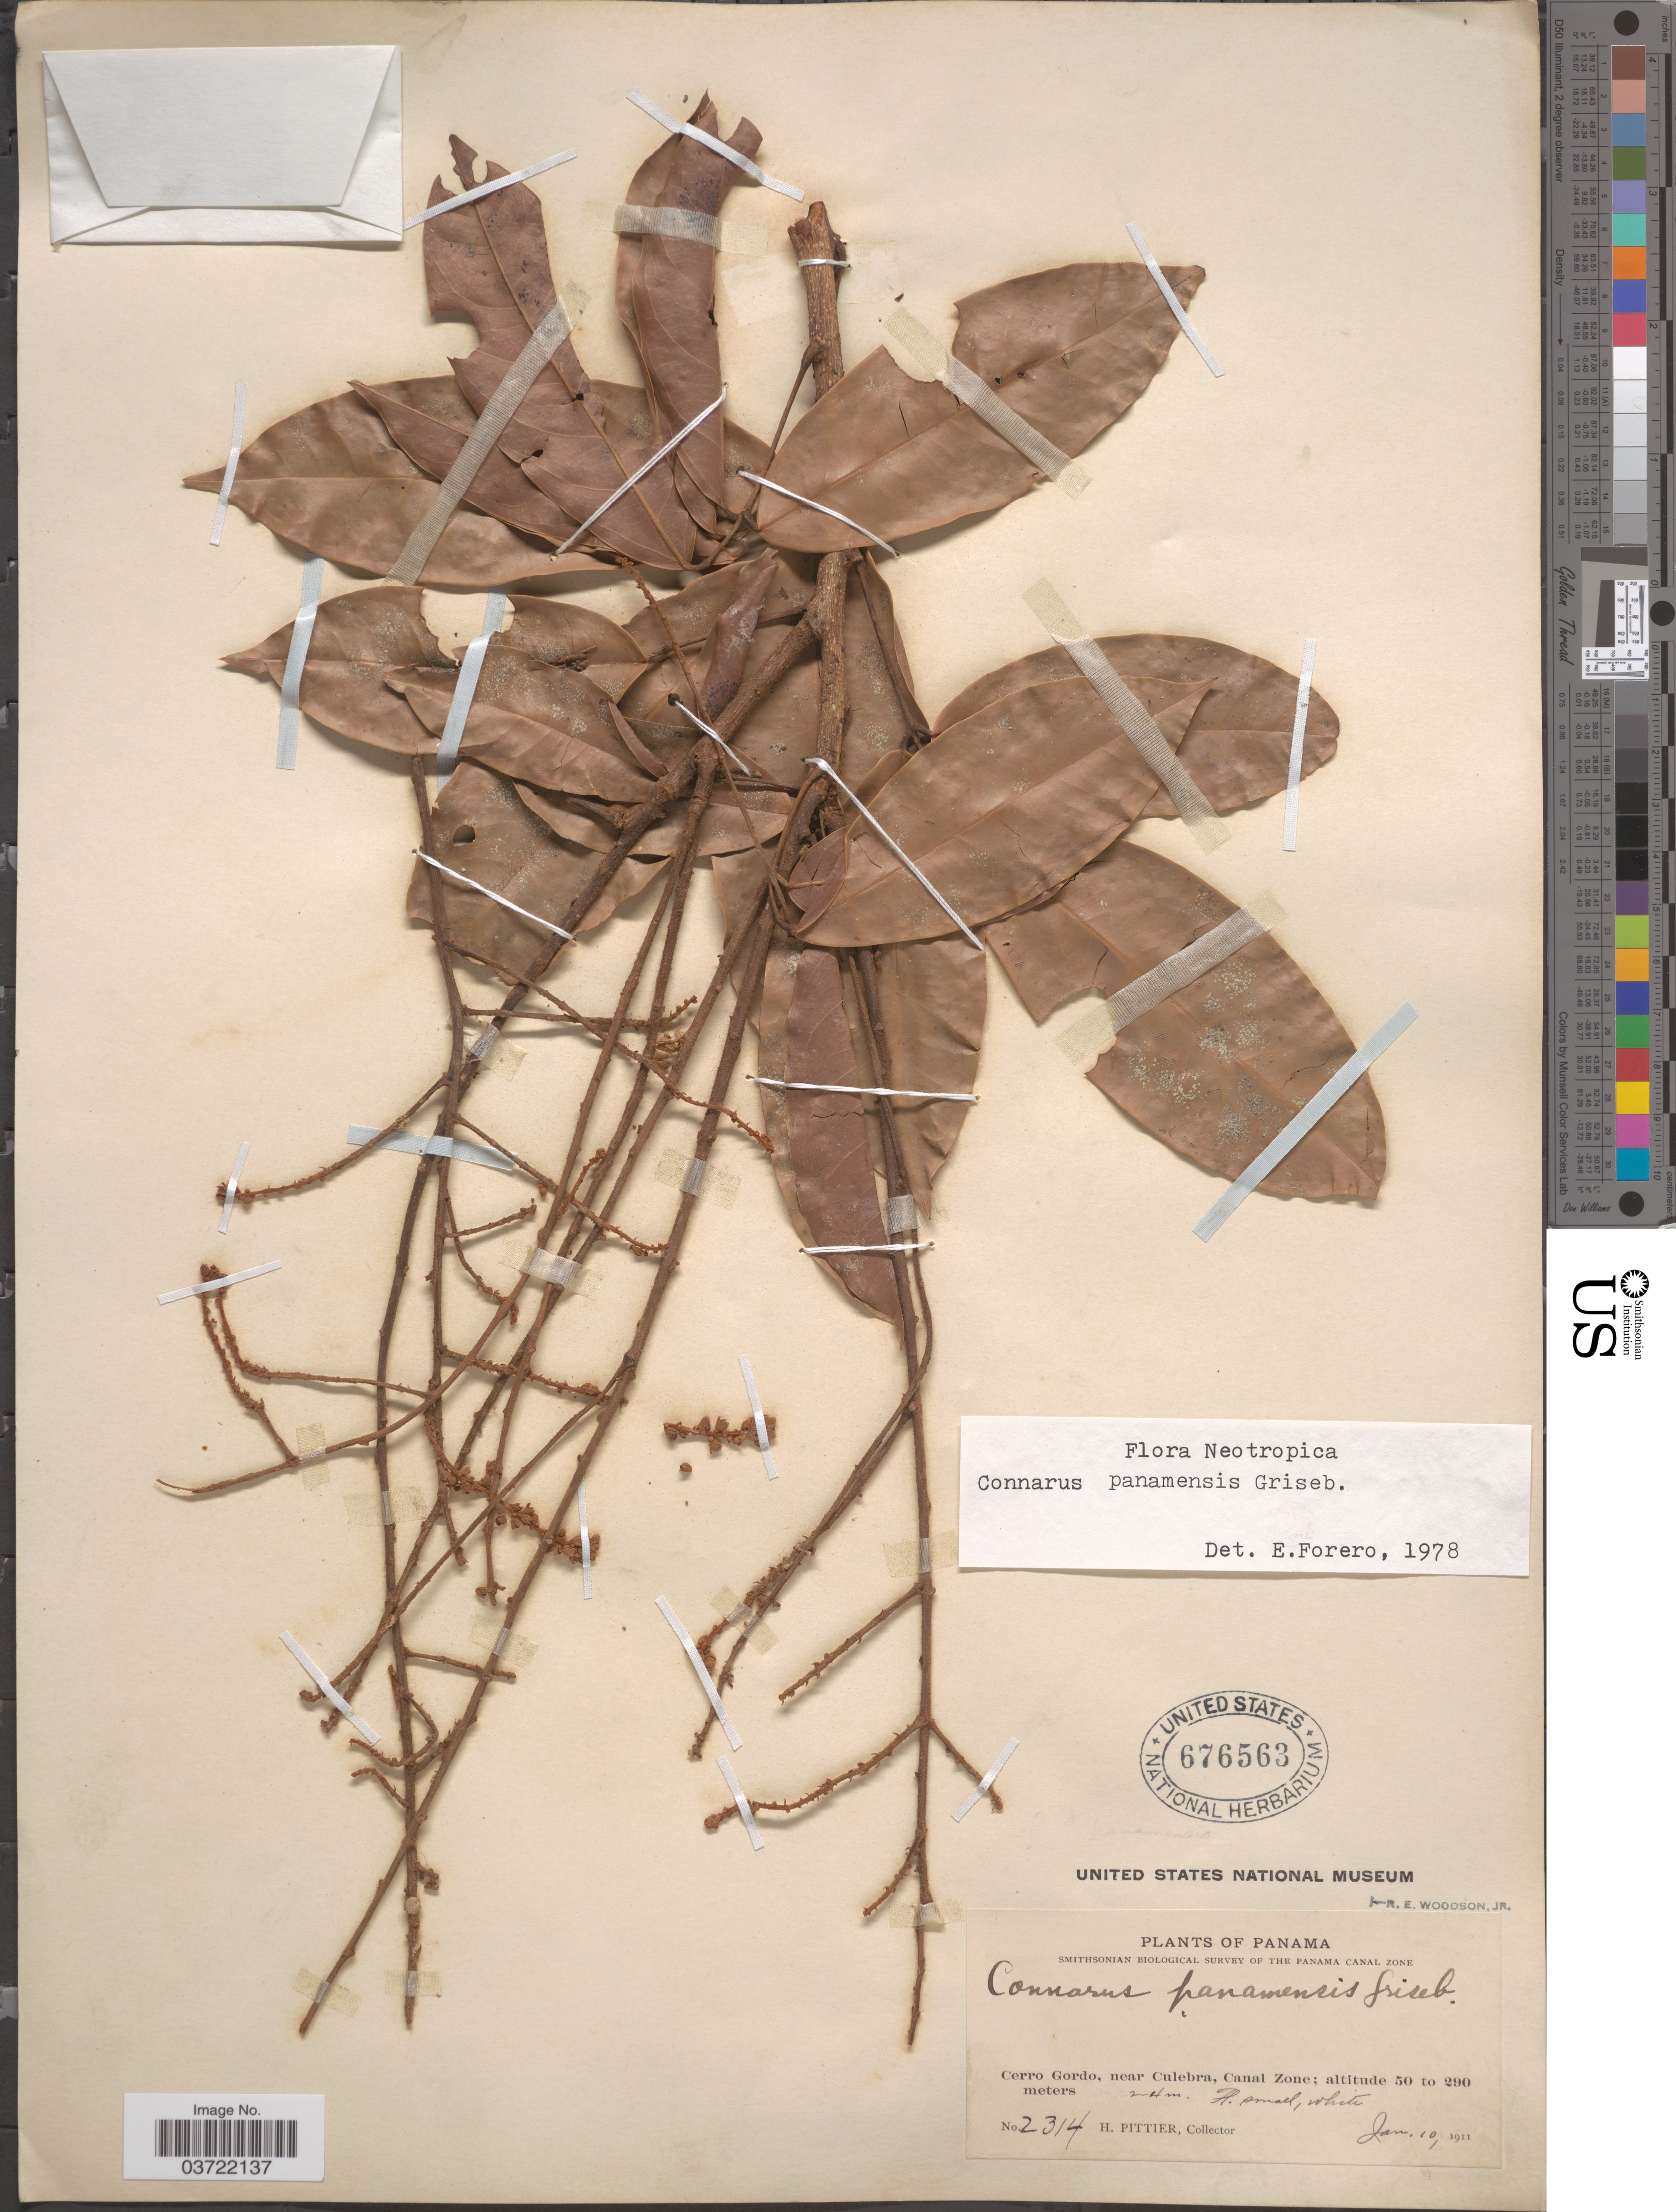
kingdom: Plantae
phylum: Tracheophyta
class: Magnoliopsida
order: Oxalidales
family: Connaraceae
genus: Connarus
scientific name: Connarus palawanensis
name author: Elmer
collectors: H. F. Pittier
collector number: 2314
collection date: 1911-01-10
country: Panama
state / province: Colón / Panamá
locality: Cerro Gordo, near Culebra, Canal Zone.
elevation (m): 50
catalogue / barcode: US 676563